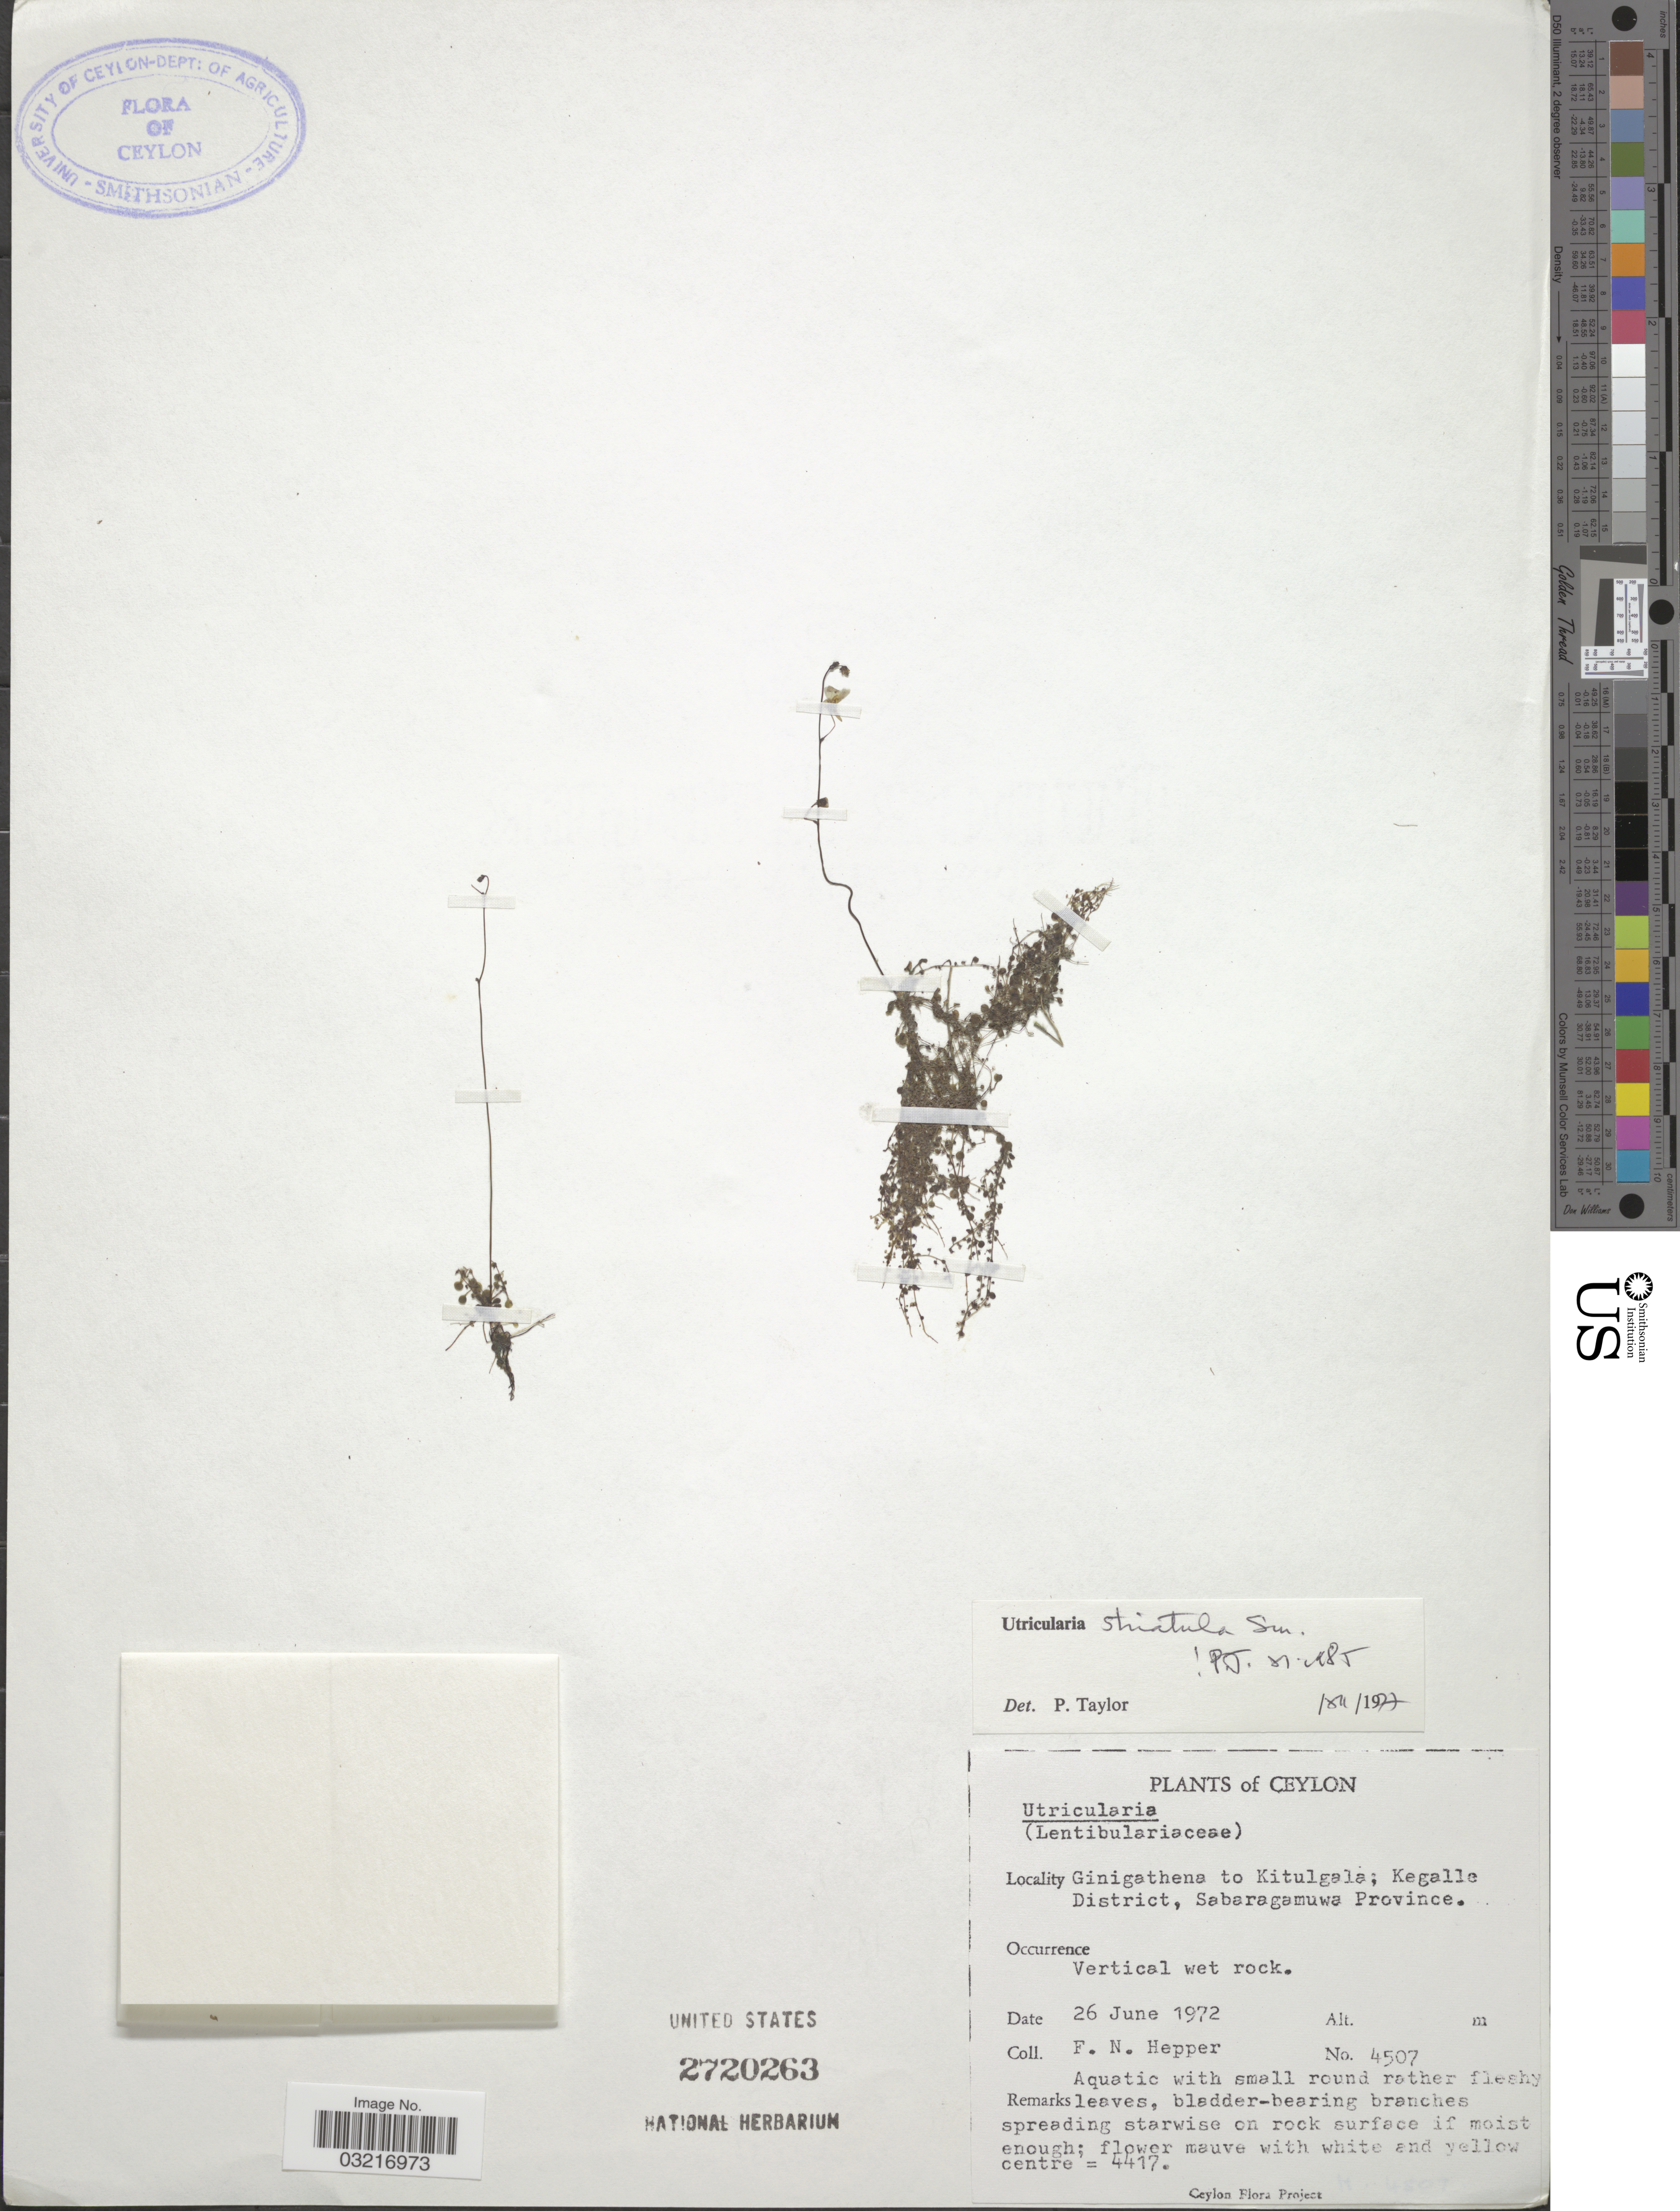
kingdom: Plantae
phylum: Tracheophyta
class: Magnoliopsida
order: Lamiales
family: Lentibulariaceae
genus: Utricularia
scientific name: Utricularia striatula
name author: Sm.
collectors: F. Hepper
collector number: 4507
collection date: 1972-06-26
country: Sri Lanka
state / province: Sabaragamuwa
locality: Ceylon, Ginigathena to Kitulgala; Kegalle District.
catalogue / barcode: US 2720263